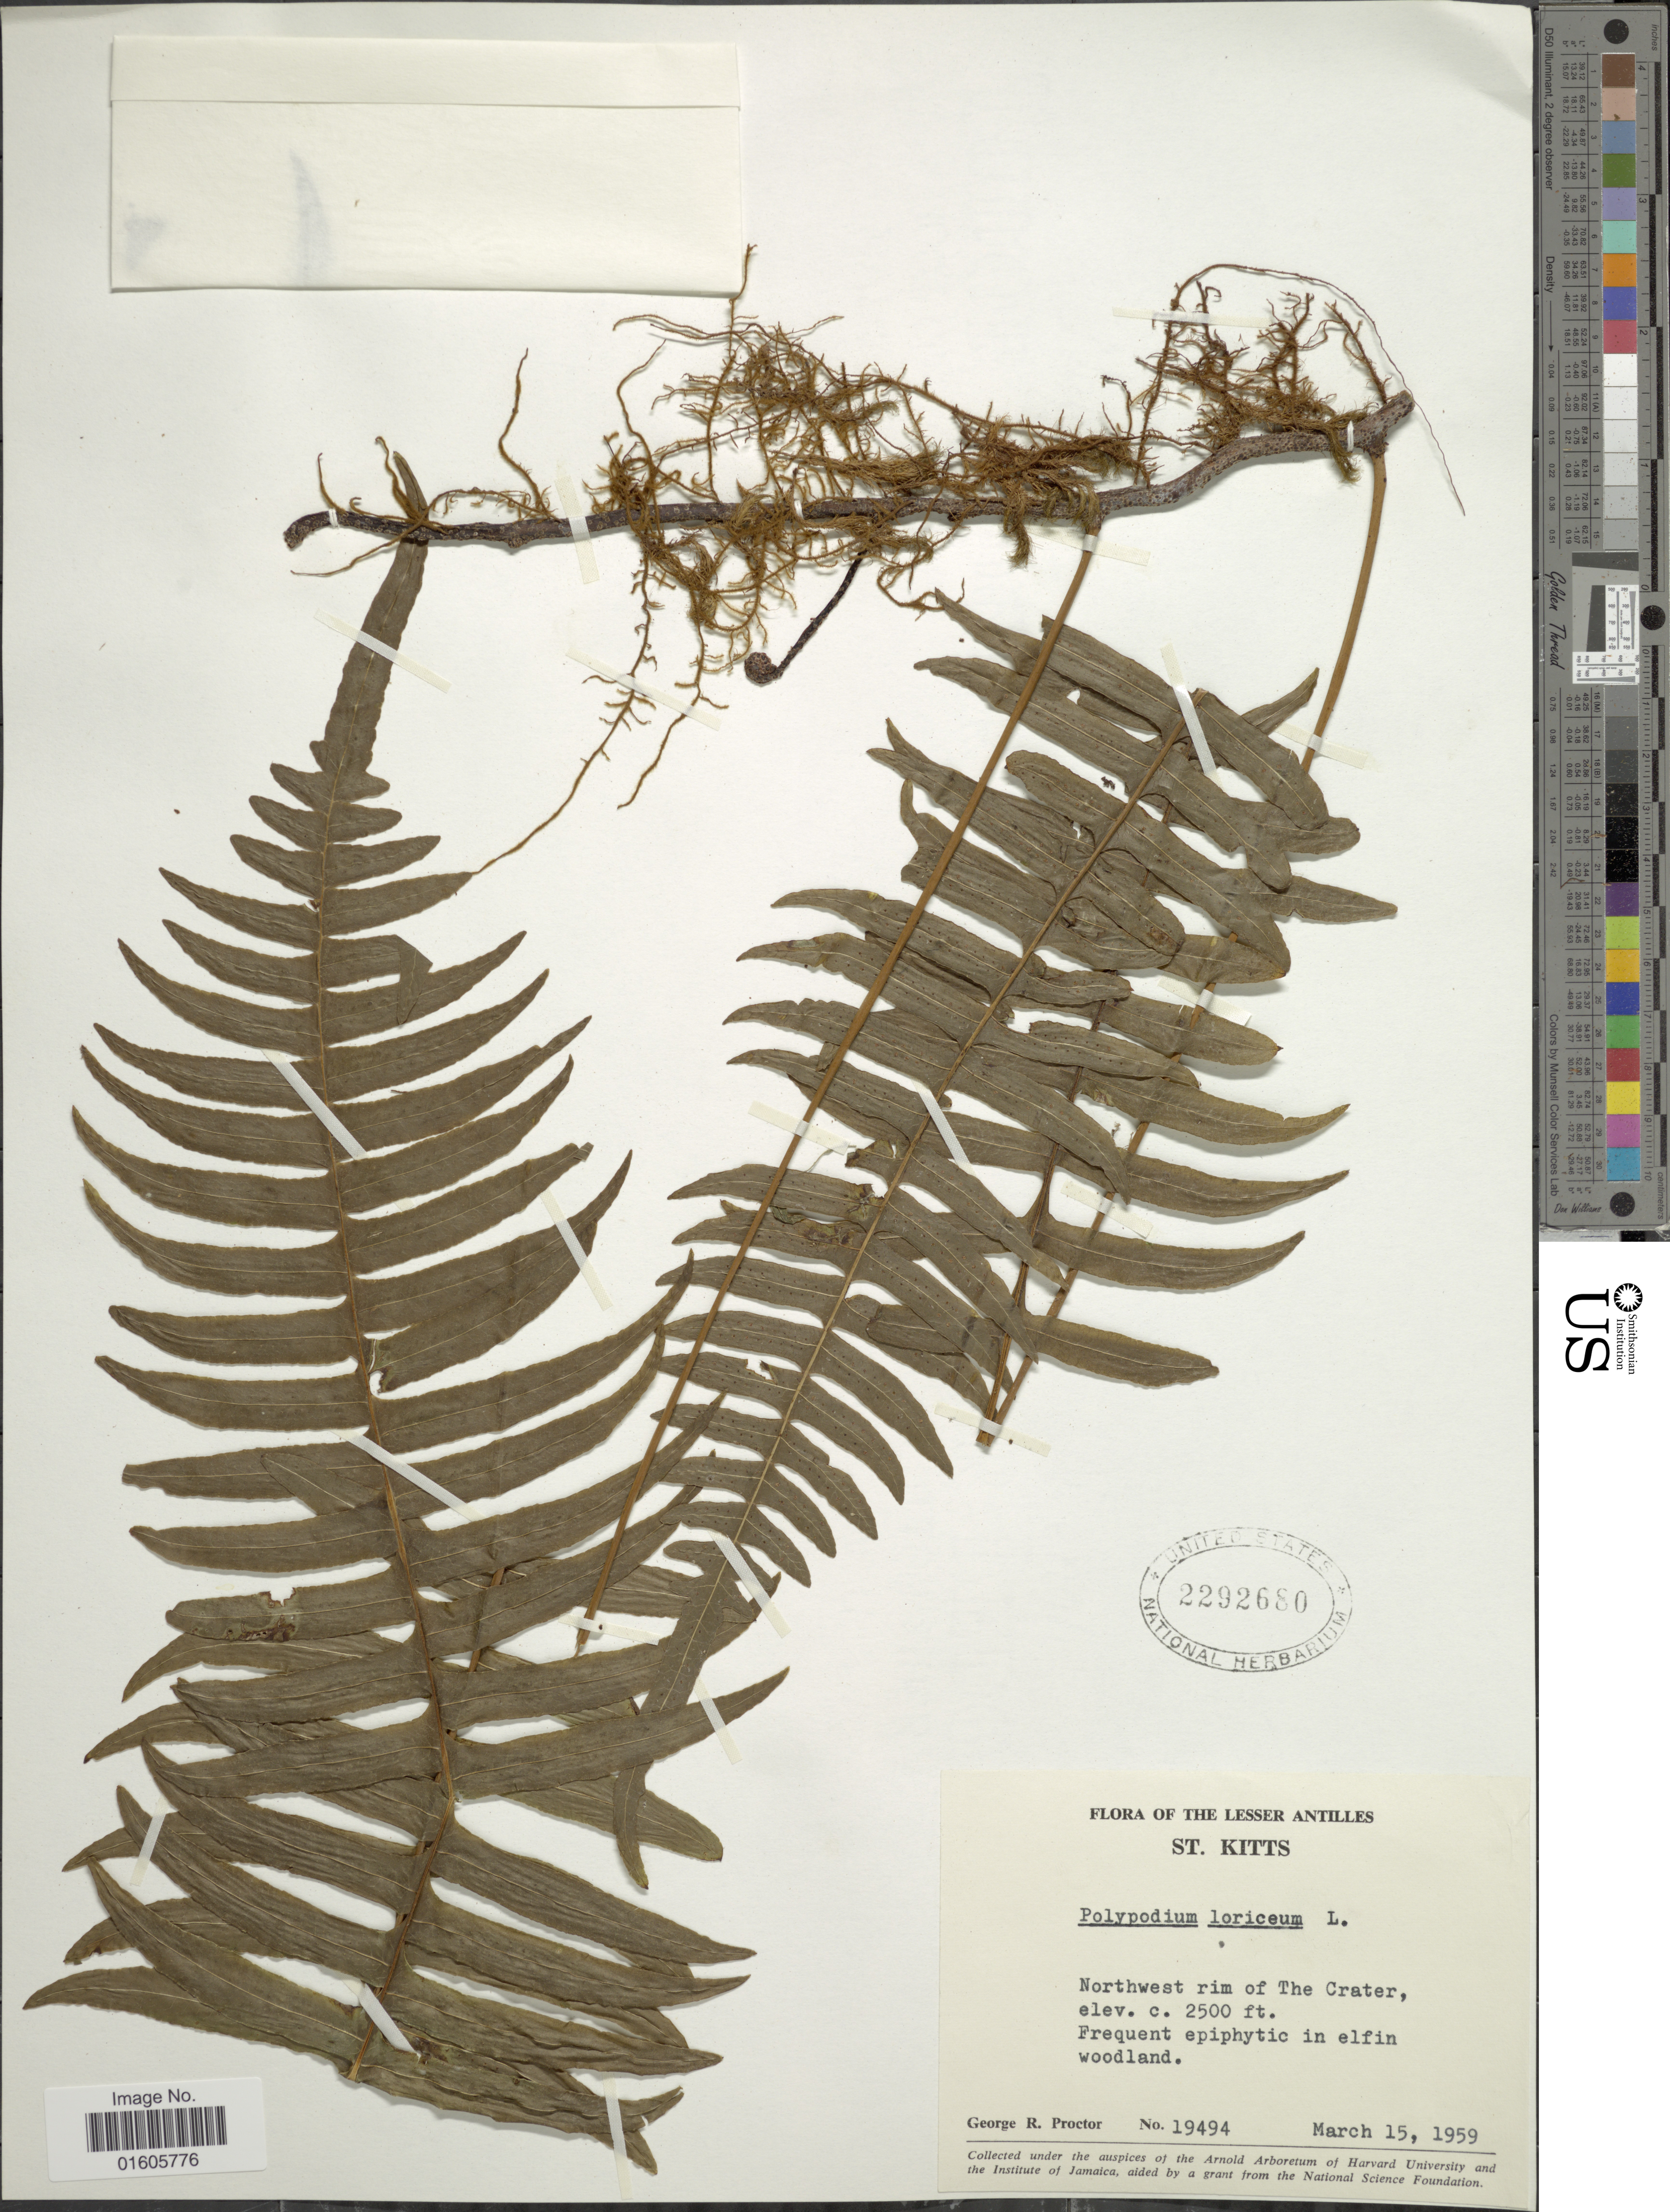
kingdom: Plantae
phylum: Tracheophyta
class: Polypodiopsida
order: Polypodiales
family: Polypodiaceae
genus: Serpocaulon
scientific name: Serpocaulon loriceum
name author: (L.) A.R. Sm.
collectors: G. R. Proctor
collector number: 19494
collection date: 1959-03-15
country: St. Christopher-Nevis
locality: Lesser Antilles. St. Kitts. Northwest rim of The Crater.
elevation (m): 762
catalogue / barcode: US 2292680